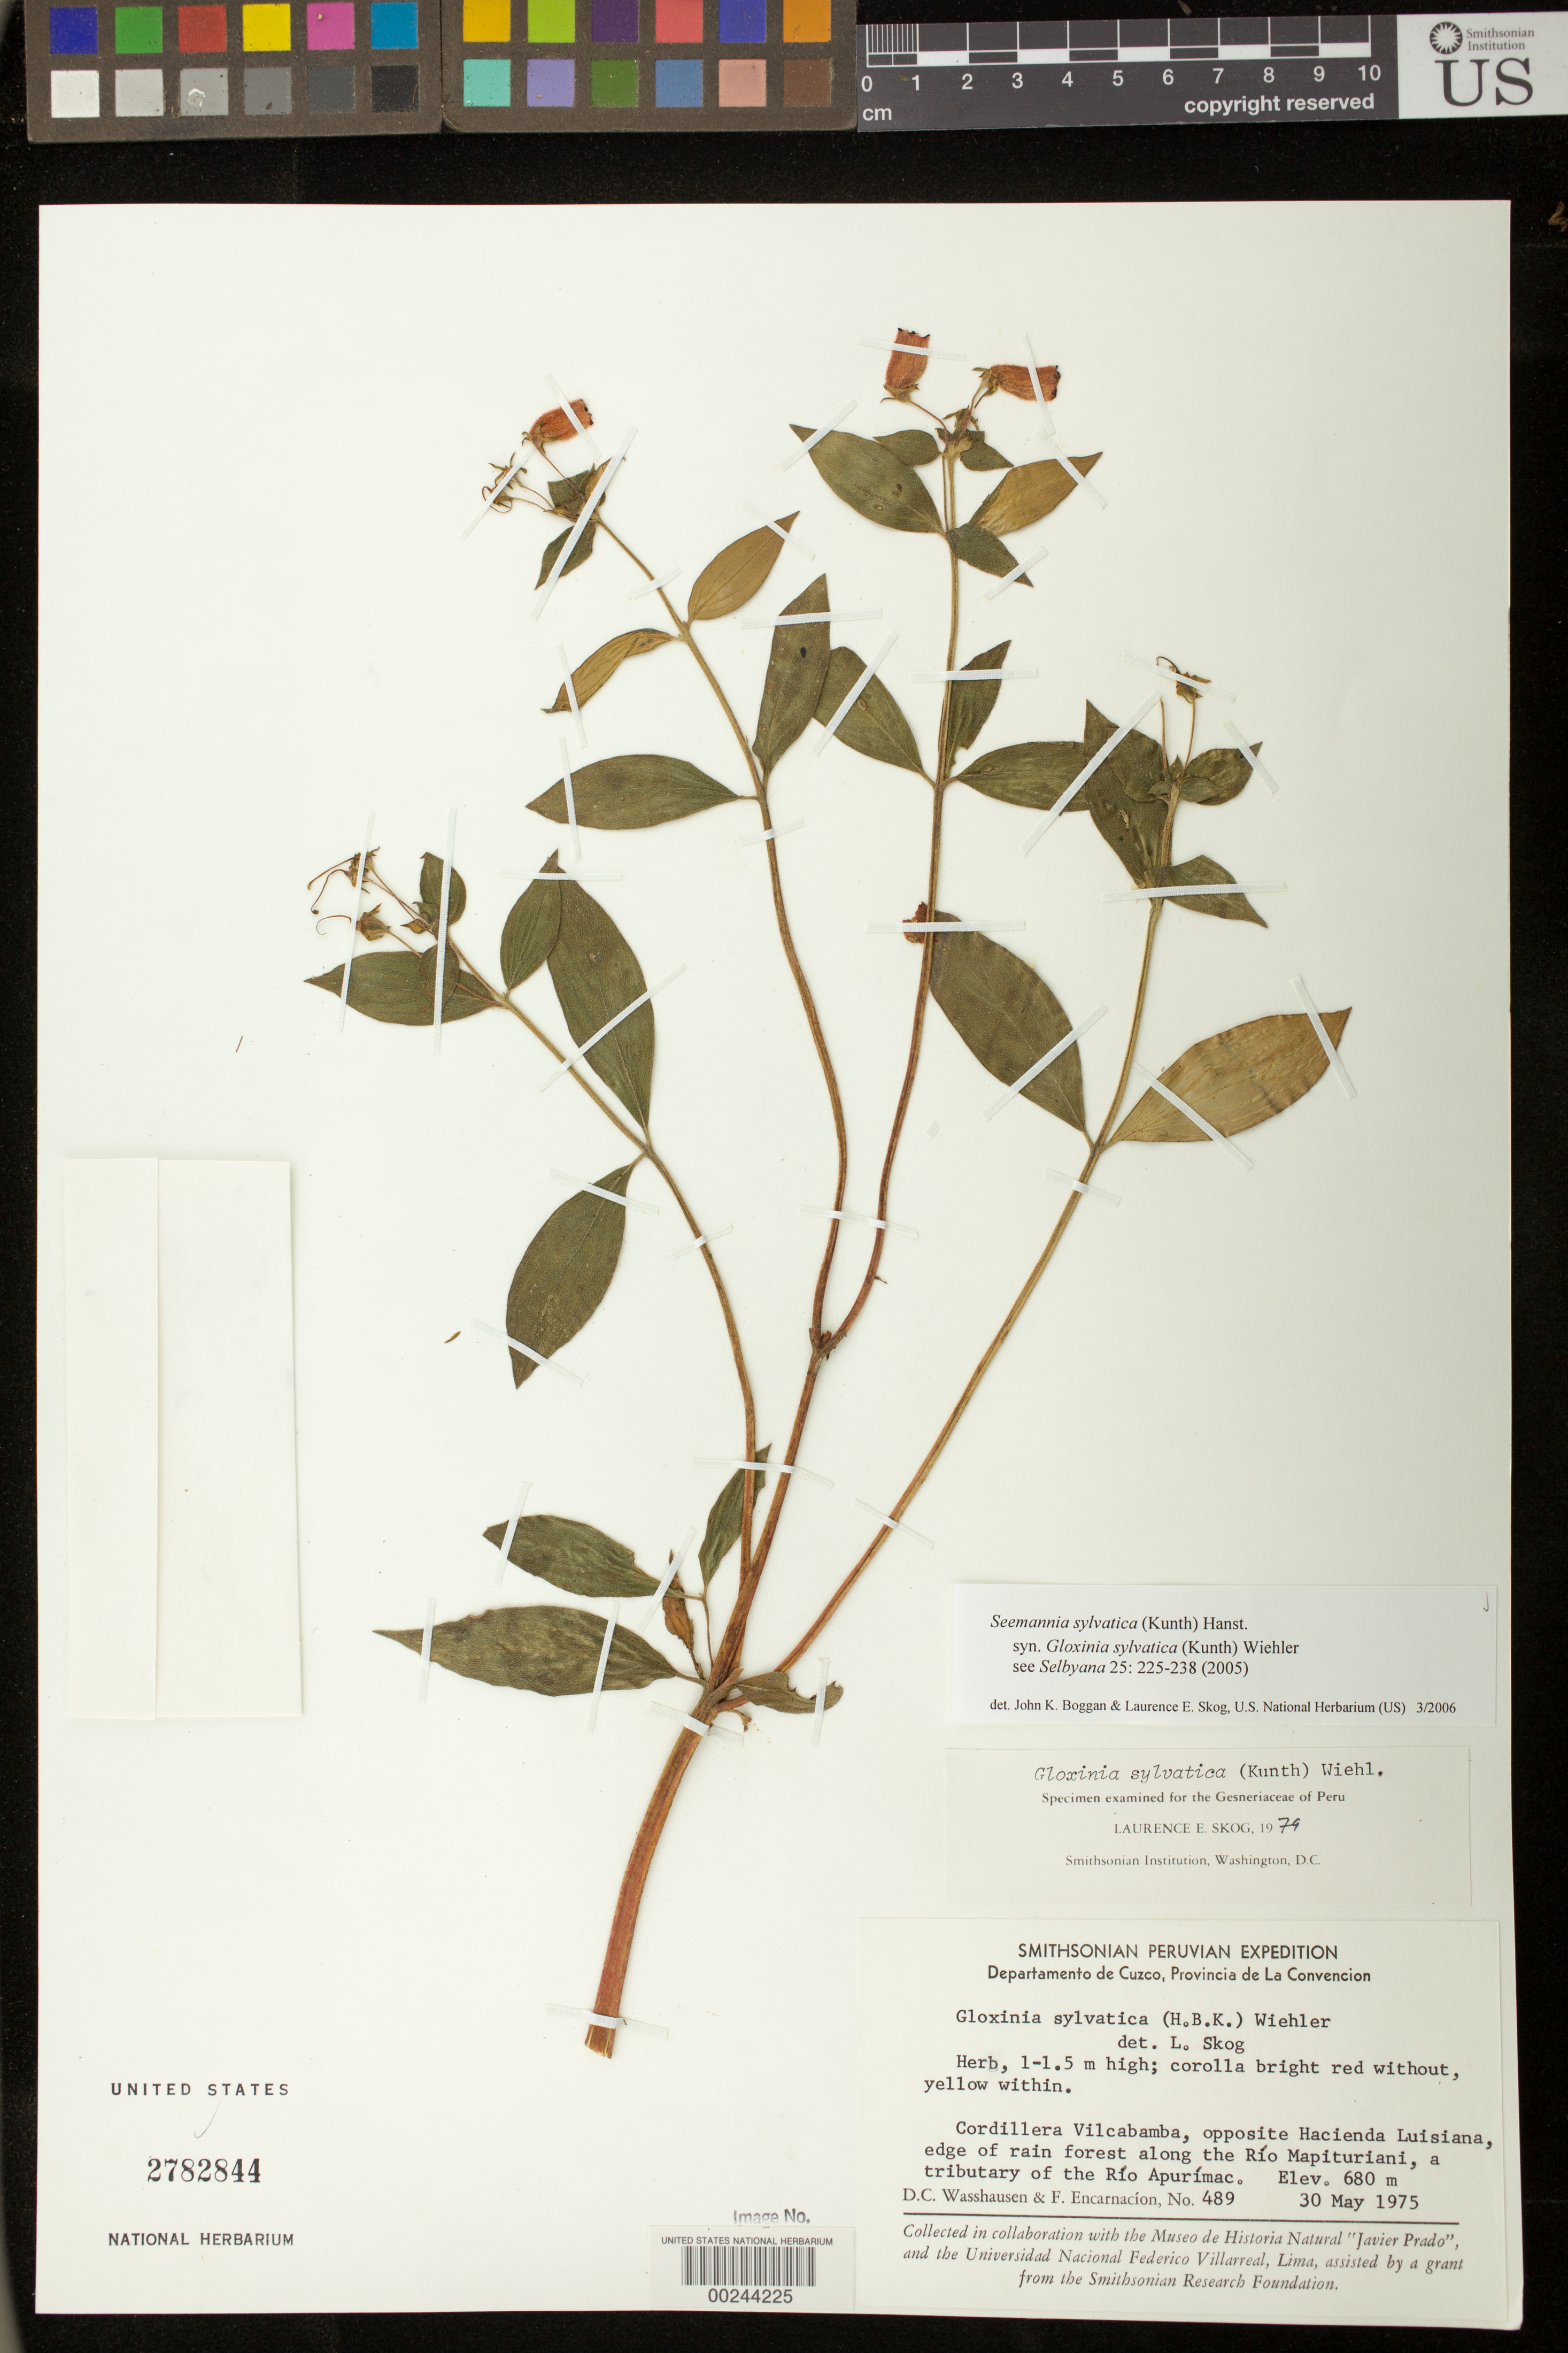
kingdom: Plantae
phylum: Tracheophyta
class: Magnoliopsida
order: Lamiales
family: Gesneriaceae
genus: Seemannia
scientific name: Seemannia sylvatica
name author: (Kunth) Hanst.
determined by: Boggan, J. K.; Skog, L. E.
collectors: D. C. Wasshausen & F. Encarnación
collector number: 489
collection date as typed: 30 May 1975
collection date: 1975-05-30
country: Peru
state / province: Cusco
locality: Prov. La Convencion; Cordillera Vilcabamba, opposite Hacienda Luisiana, along Rio Mapituriani, a tributary of Rio Apurimac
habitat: Edge of rainforest along river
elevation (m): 680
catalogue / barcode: US 2782844